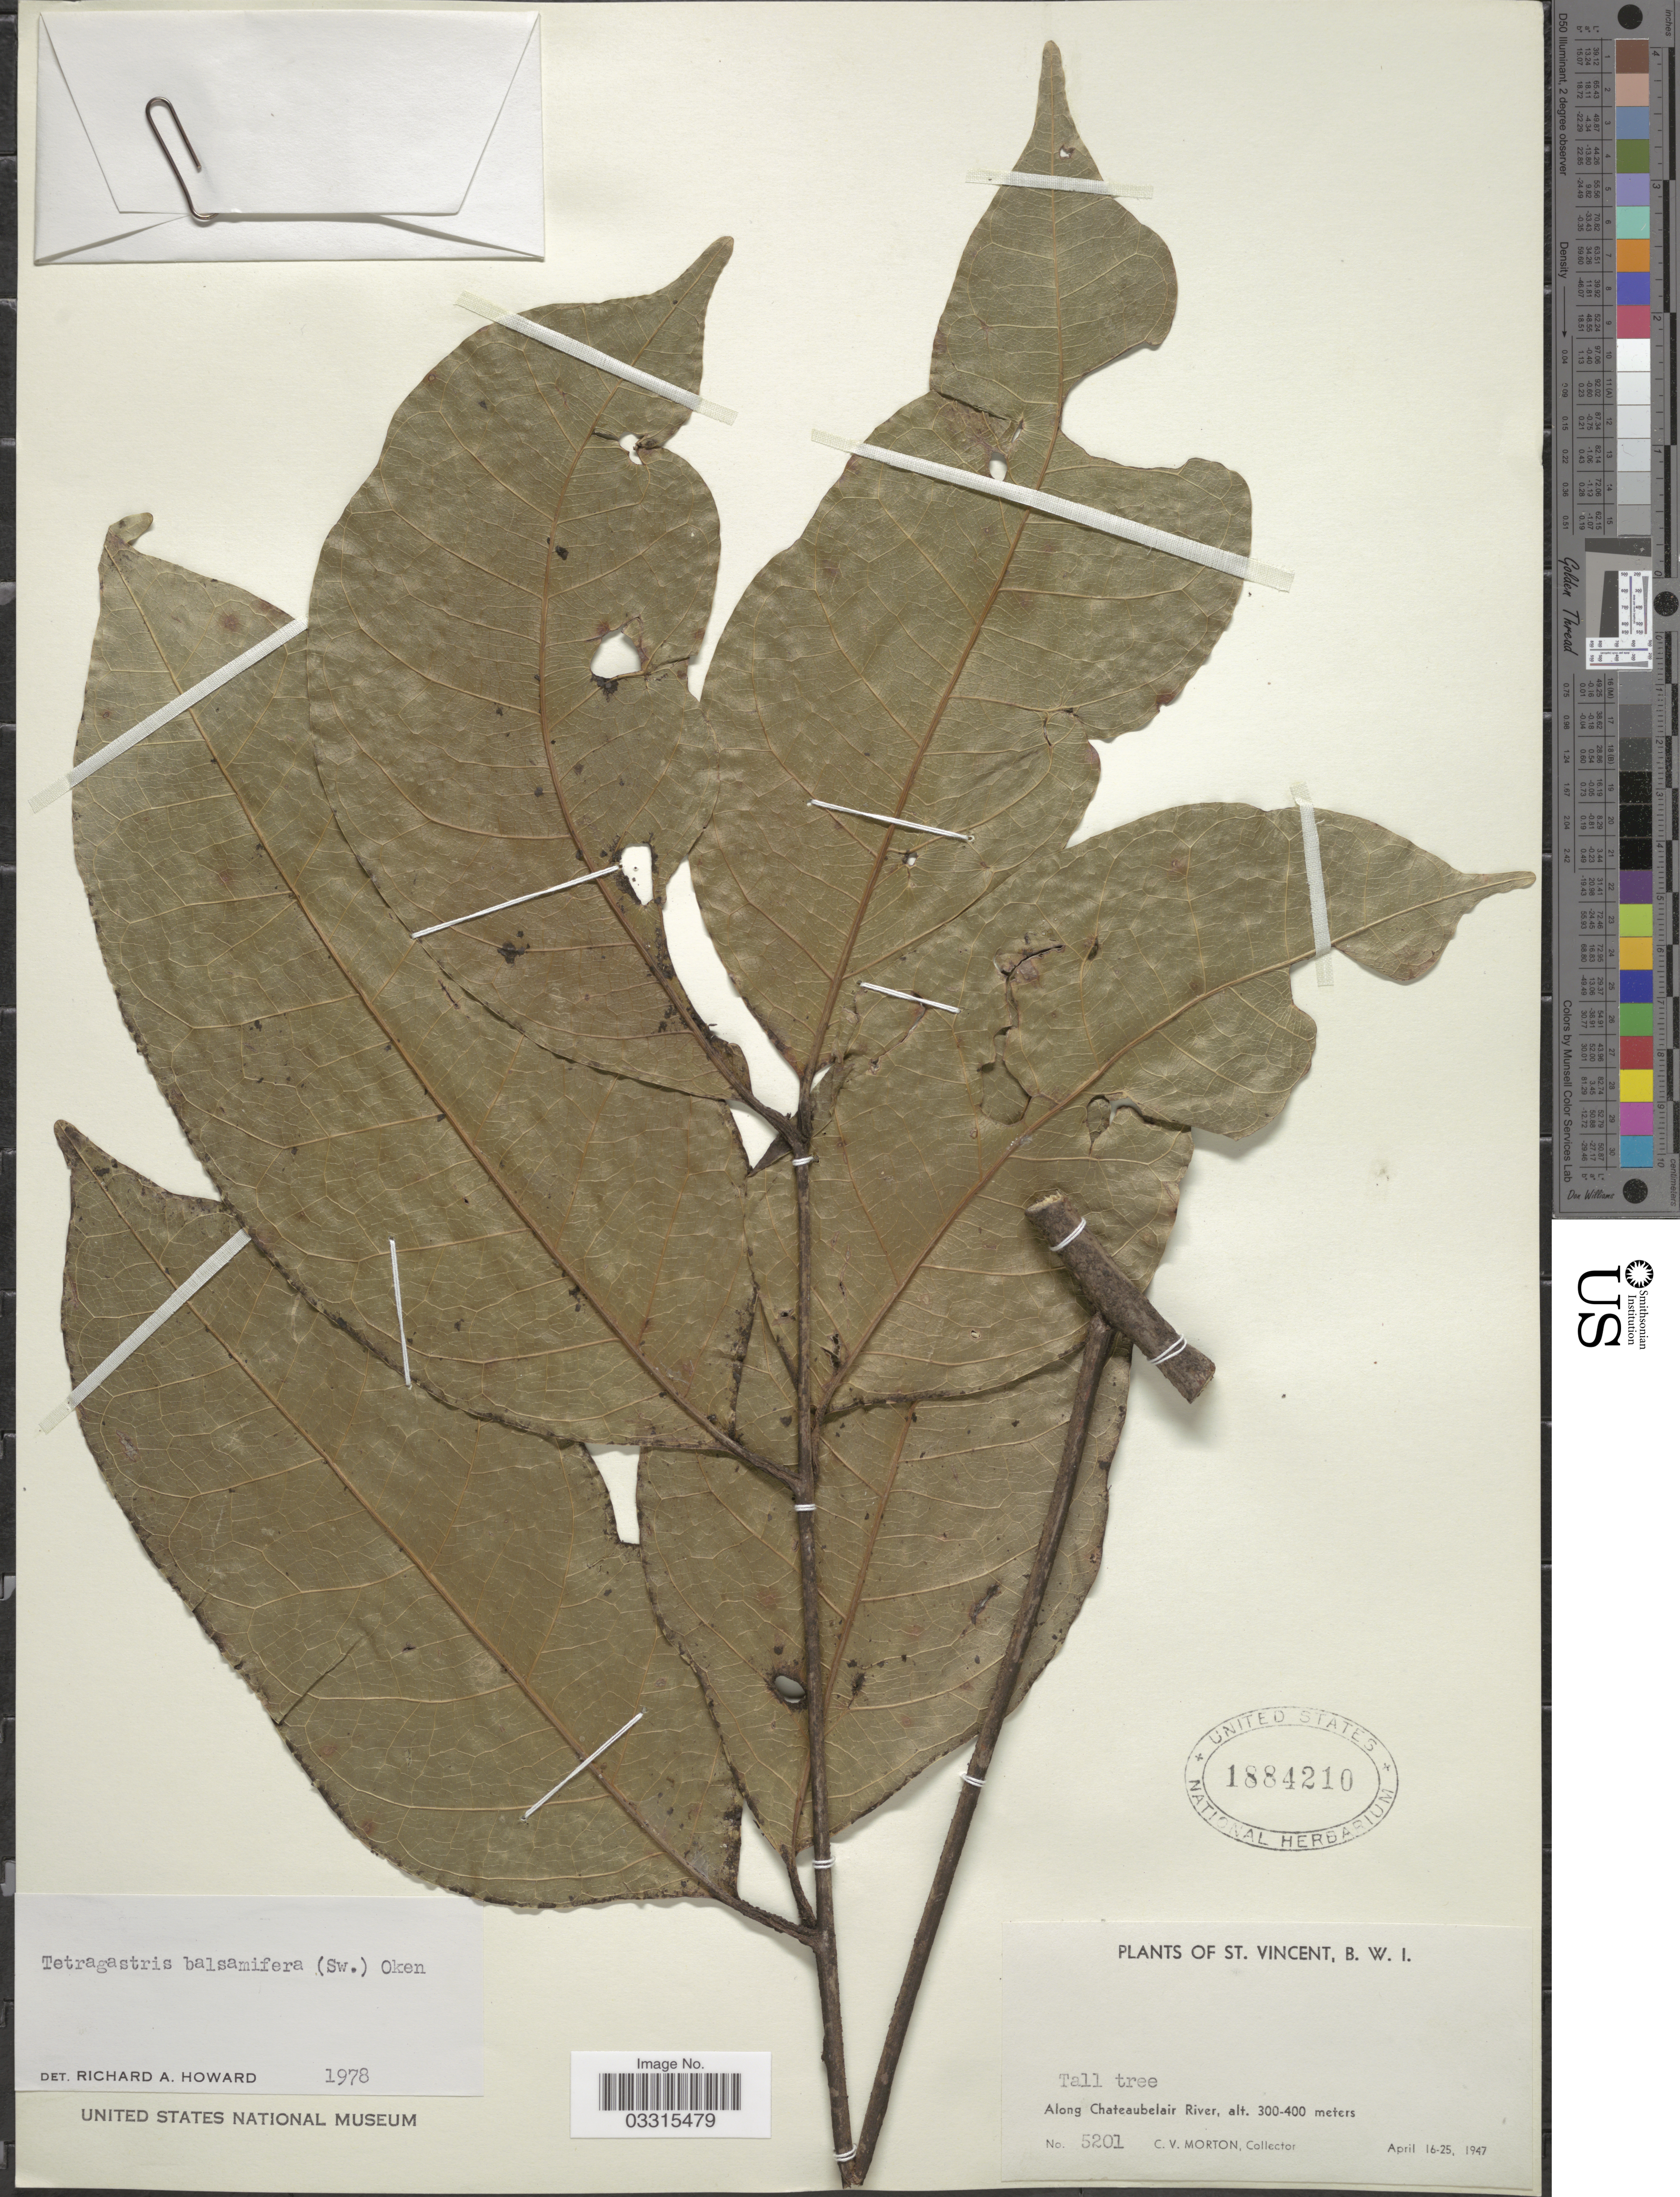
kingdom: Plantae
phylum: Tracheophyta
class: Magnoliopsida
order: Sapindales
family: Burseraceae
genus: Protium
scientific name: Protium balsamiferum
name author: (Sw.) Daly & P. Fine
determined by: Daly, Douglas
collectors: C. V. Morton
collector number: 5201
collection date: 1947-04-16/1947-04-25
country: St. Vincent - Grenadines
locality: St. Vincent, B. W. I. Along Chateaubelair River.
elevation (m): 300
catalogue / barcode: US 1884210